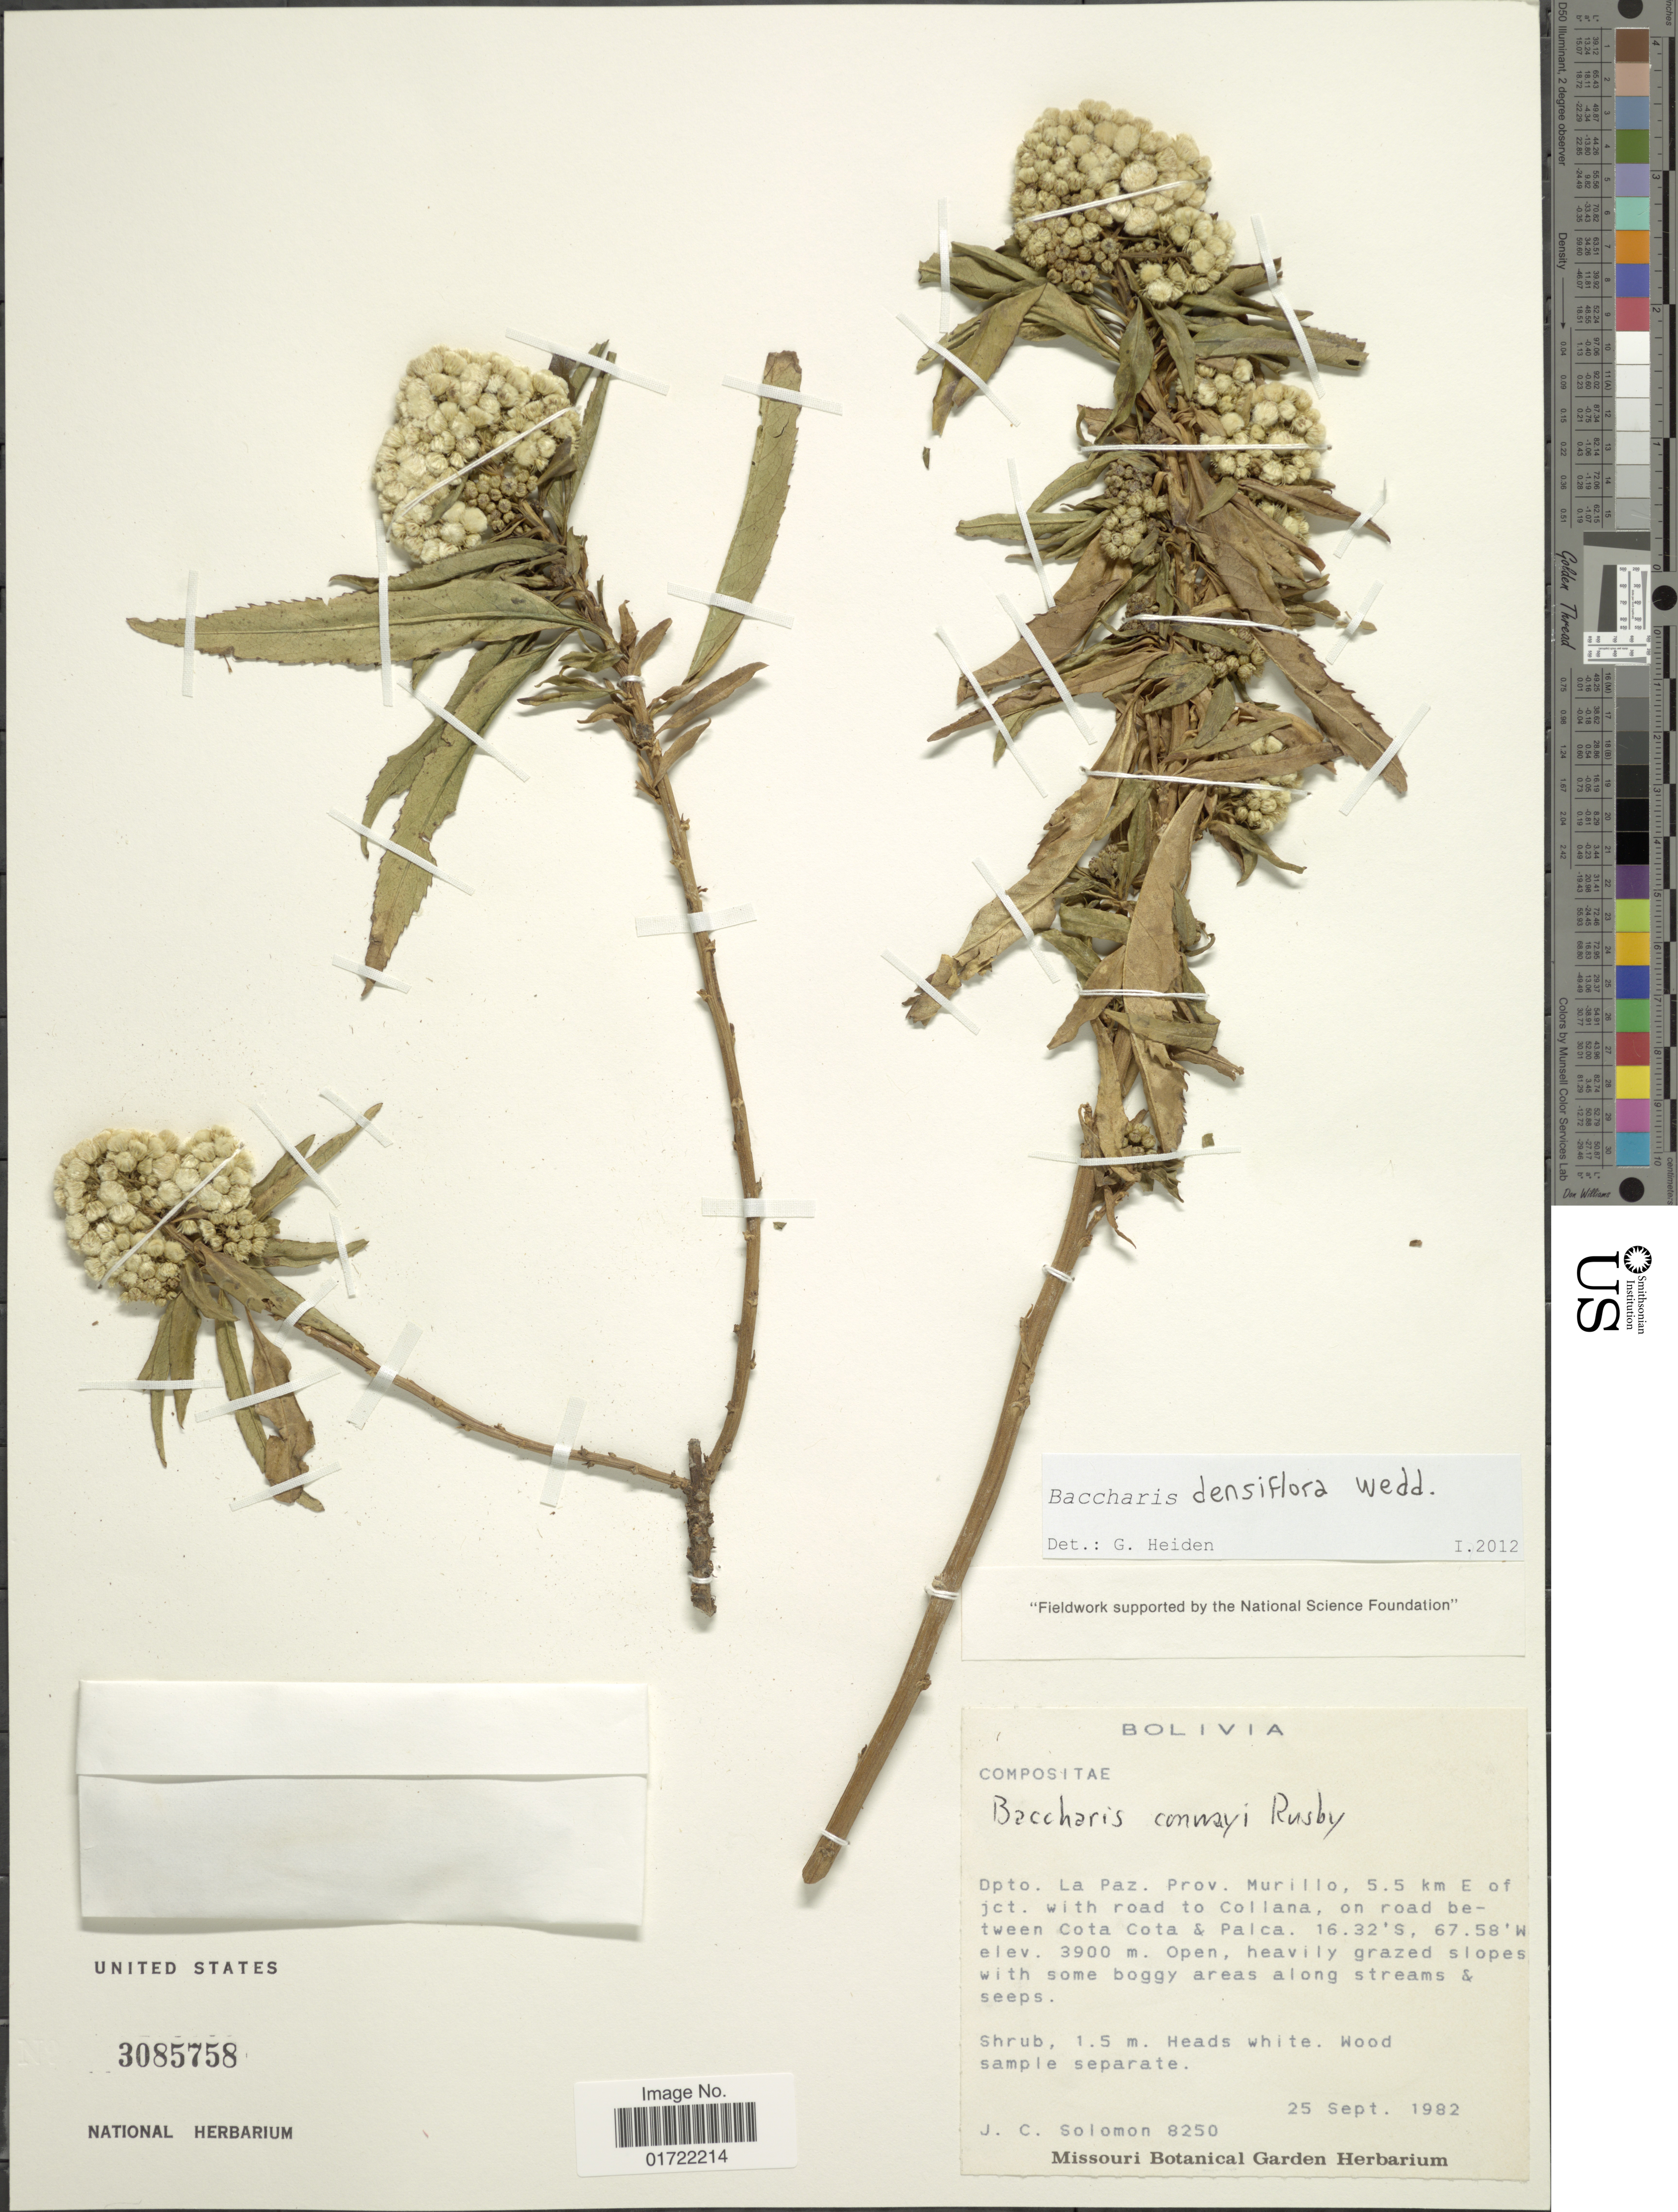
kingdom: Plantae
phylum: Tracheophyta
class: Magnoliopsida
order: Asterales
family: Asteraceae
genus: Baccharis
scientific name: Baccharis densifolia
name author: Rusby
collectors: J. C. Solomon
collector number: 8250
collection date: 1982-09-25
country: Bolivia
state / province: La Paz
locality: Depto La Paz., Prov. Murillo, 5.5 km E of jct. With road to Collana, on road between Cota Cota & Palca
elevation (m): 3900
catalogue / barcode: US 3085758